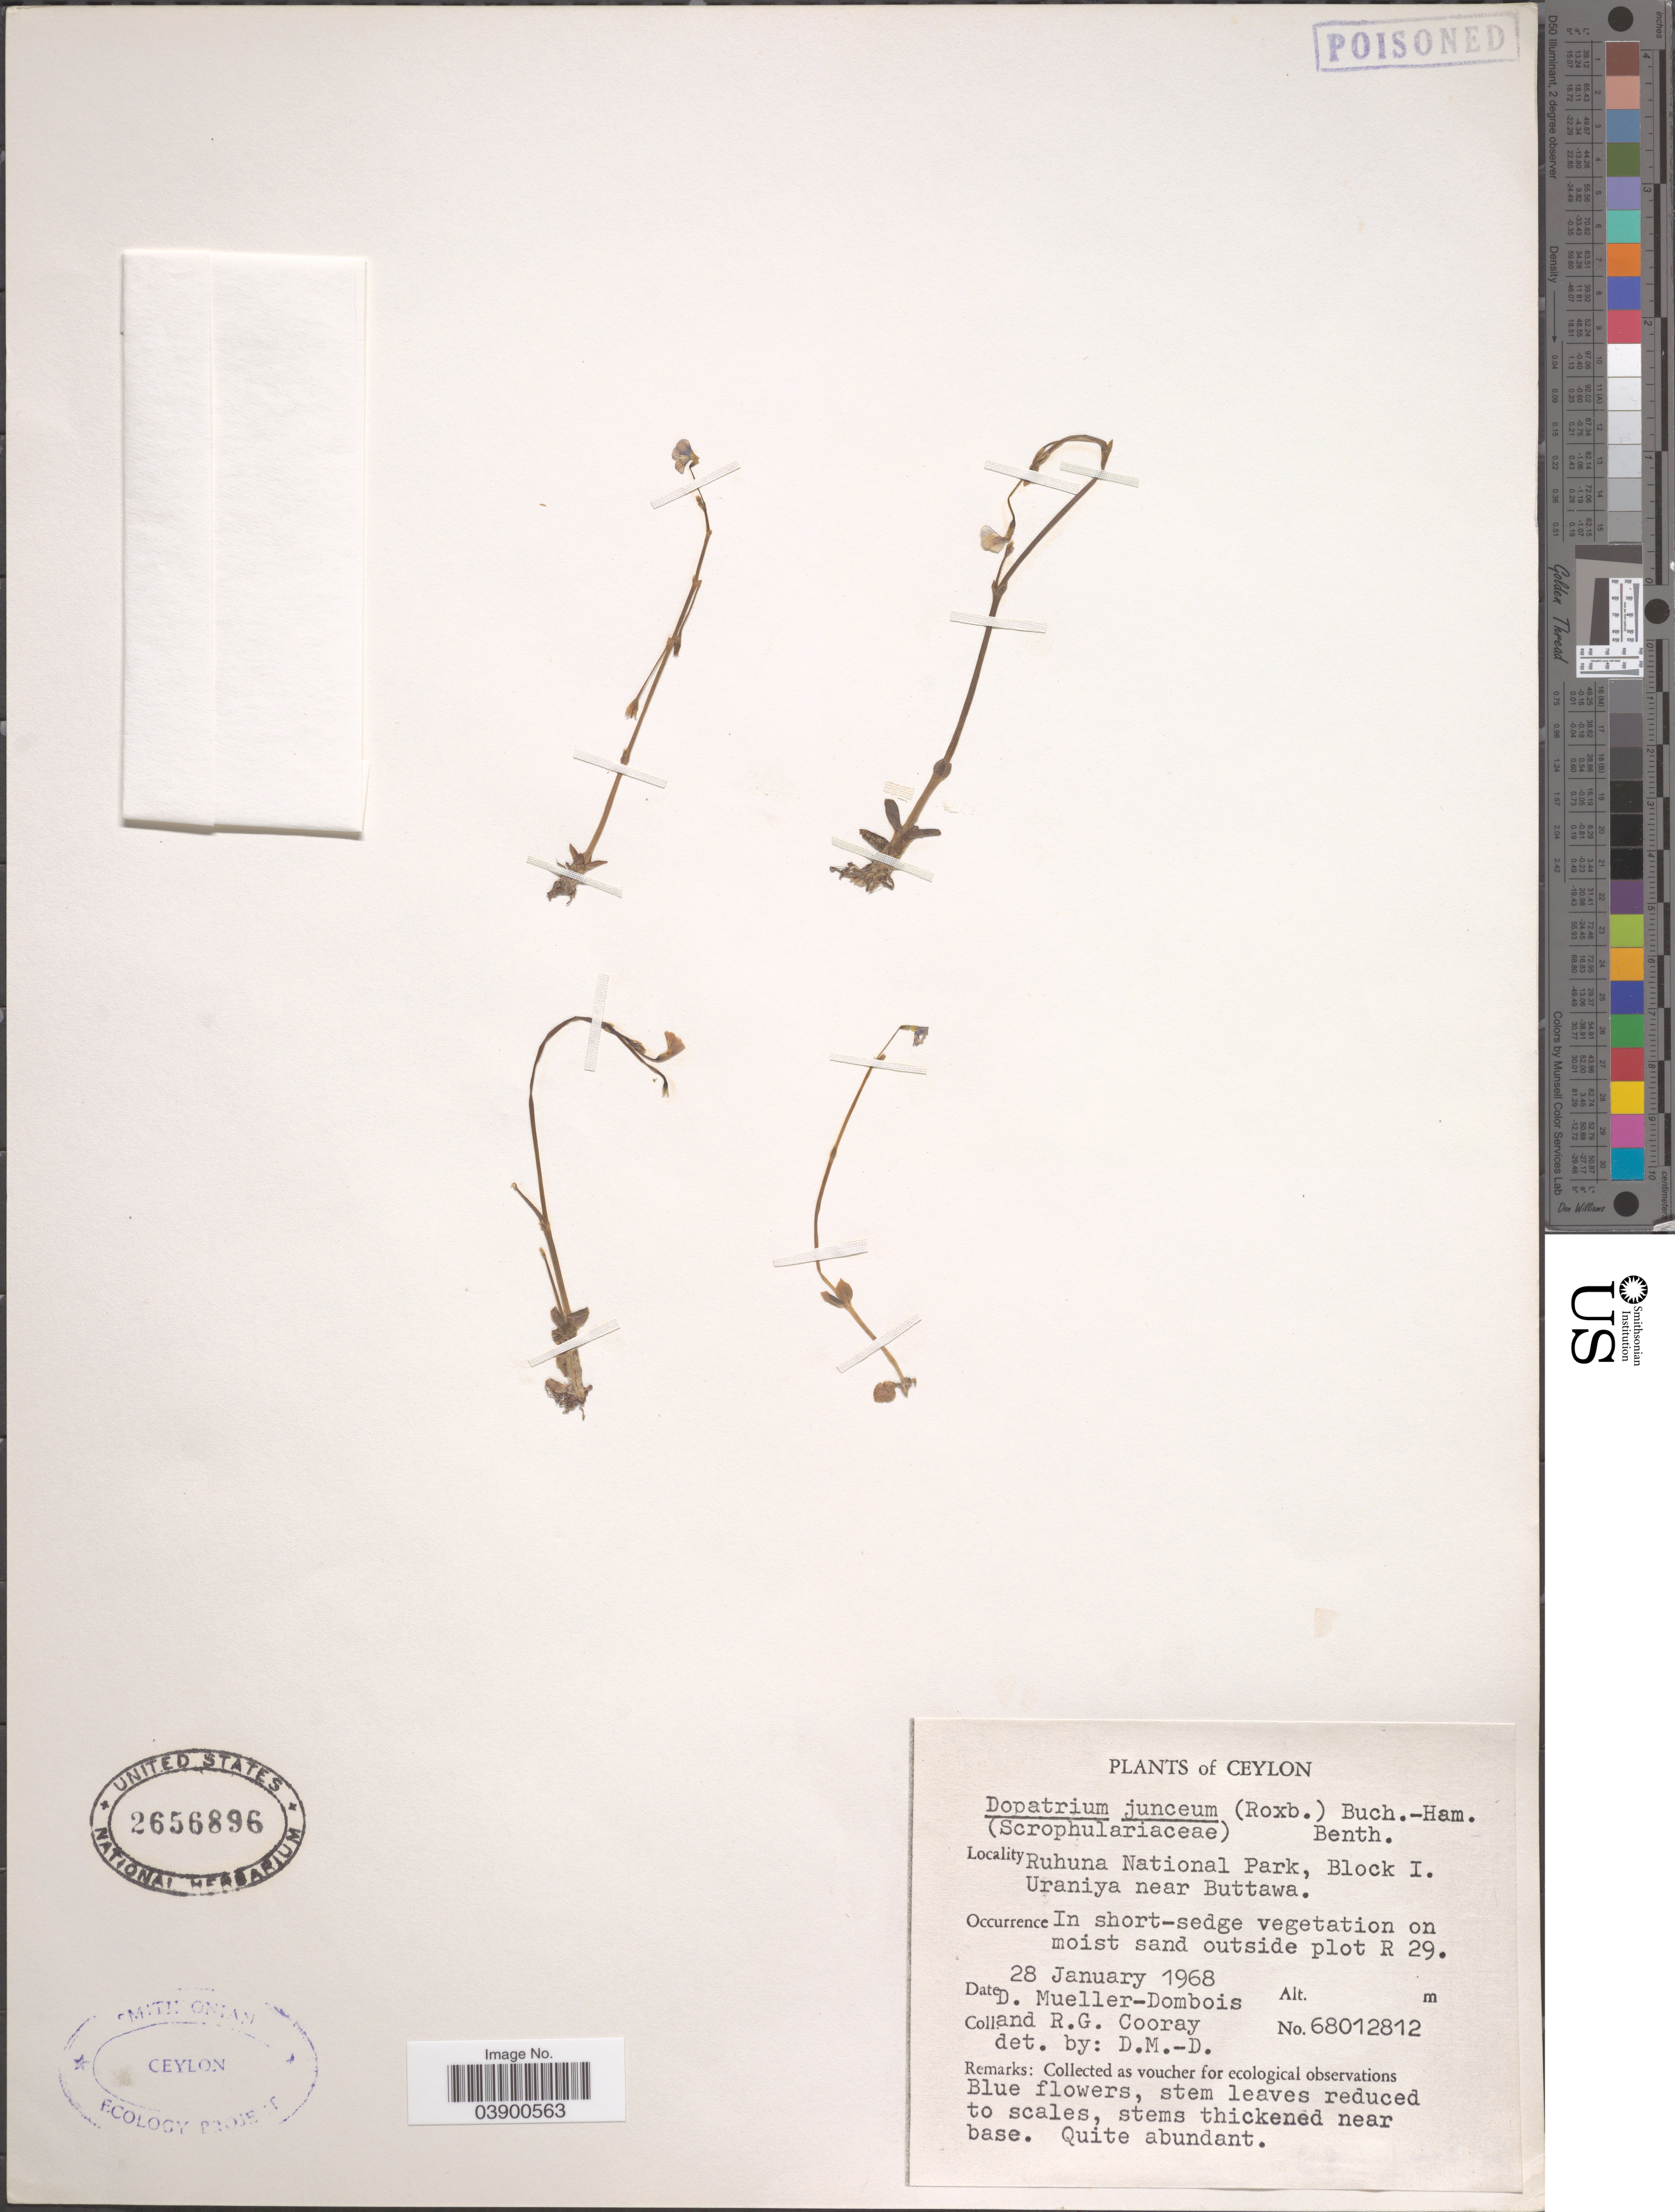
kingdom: Plantae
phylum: Tracheophyta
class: Magnoliopsida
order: Lamiales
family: Plantaginaceae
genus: Dopatrium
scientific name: Dopatrium junceum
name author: (Roxb.) Buch.-Ham. ex Benth.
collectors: D. Meuller-Dombois & R. Cooray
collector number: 68012812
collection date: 1968-01-28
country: Sri Lanka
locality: Ceylon. Ruhuna National Park, Block I. Uraniya near Buttawa.On moist sand outside plot R 29.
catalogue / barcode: US 2656896